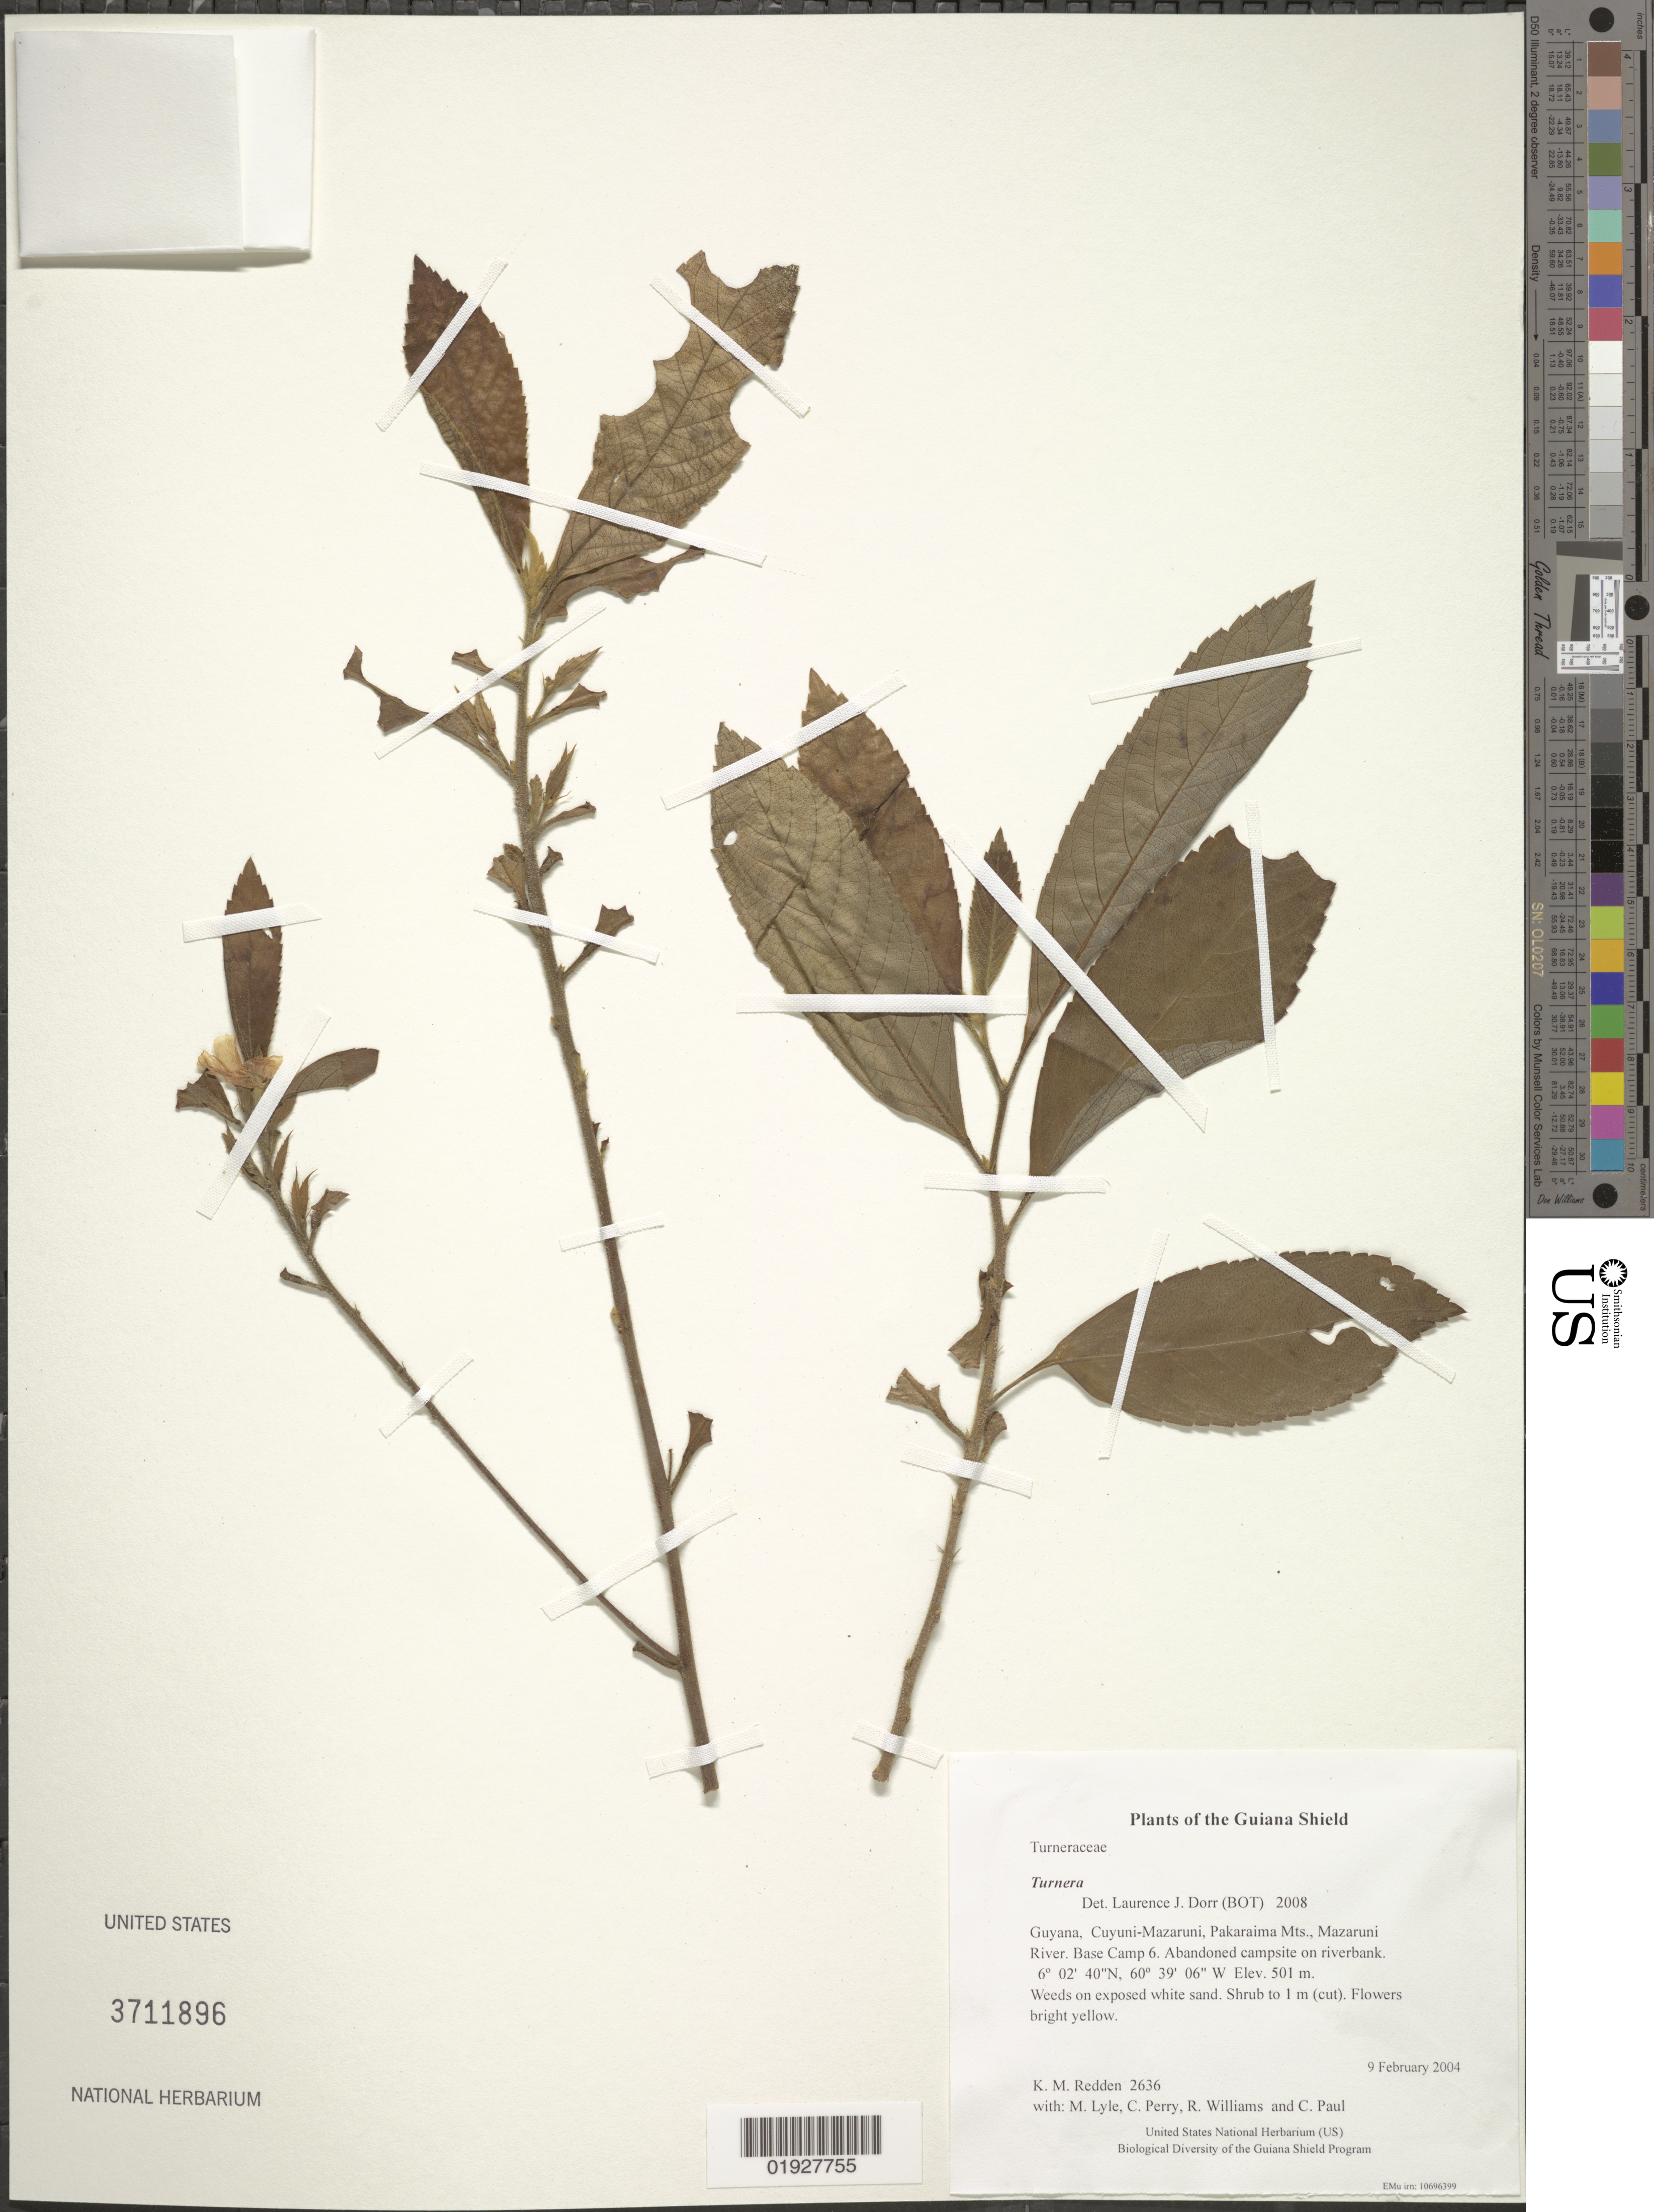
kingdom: Plantae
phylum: Tracheophyta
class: Magnoliopsida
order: Malpighiales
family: Turneraceae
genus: Turnera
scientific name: Turnera sp.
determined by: Dorr, L. J., (BOT), Smithsonian Institution - National Museum of Natural History (UNITED STATES)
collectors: K. M. Redden, M. Lyle, C. Perry, R. Williams & C. Paul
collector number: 2636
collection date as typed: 9 February 2004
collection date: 2004-02-09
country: Guyana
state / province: Cuyuni-Mazaruni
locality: Pakaraima Mts., Mazaruni River. Base Camp 6. Abandoned campsite on riverbank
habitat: Weeds on exposed white sand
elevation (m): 501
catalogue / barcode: US 3711896